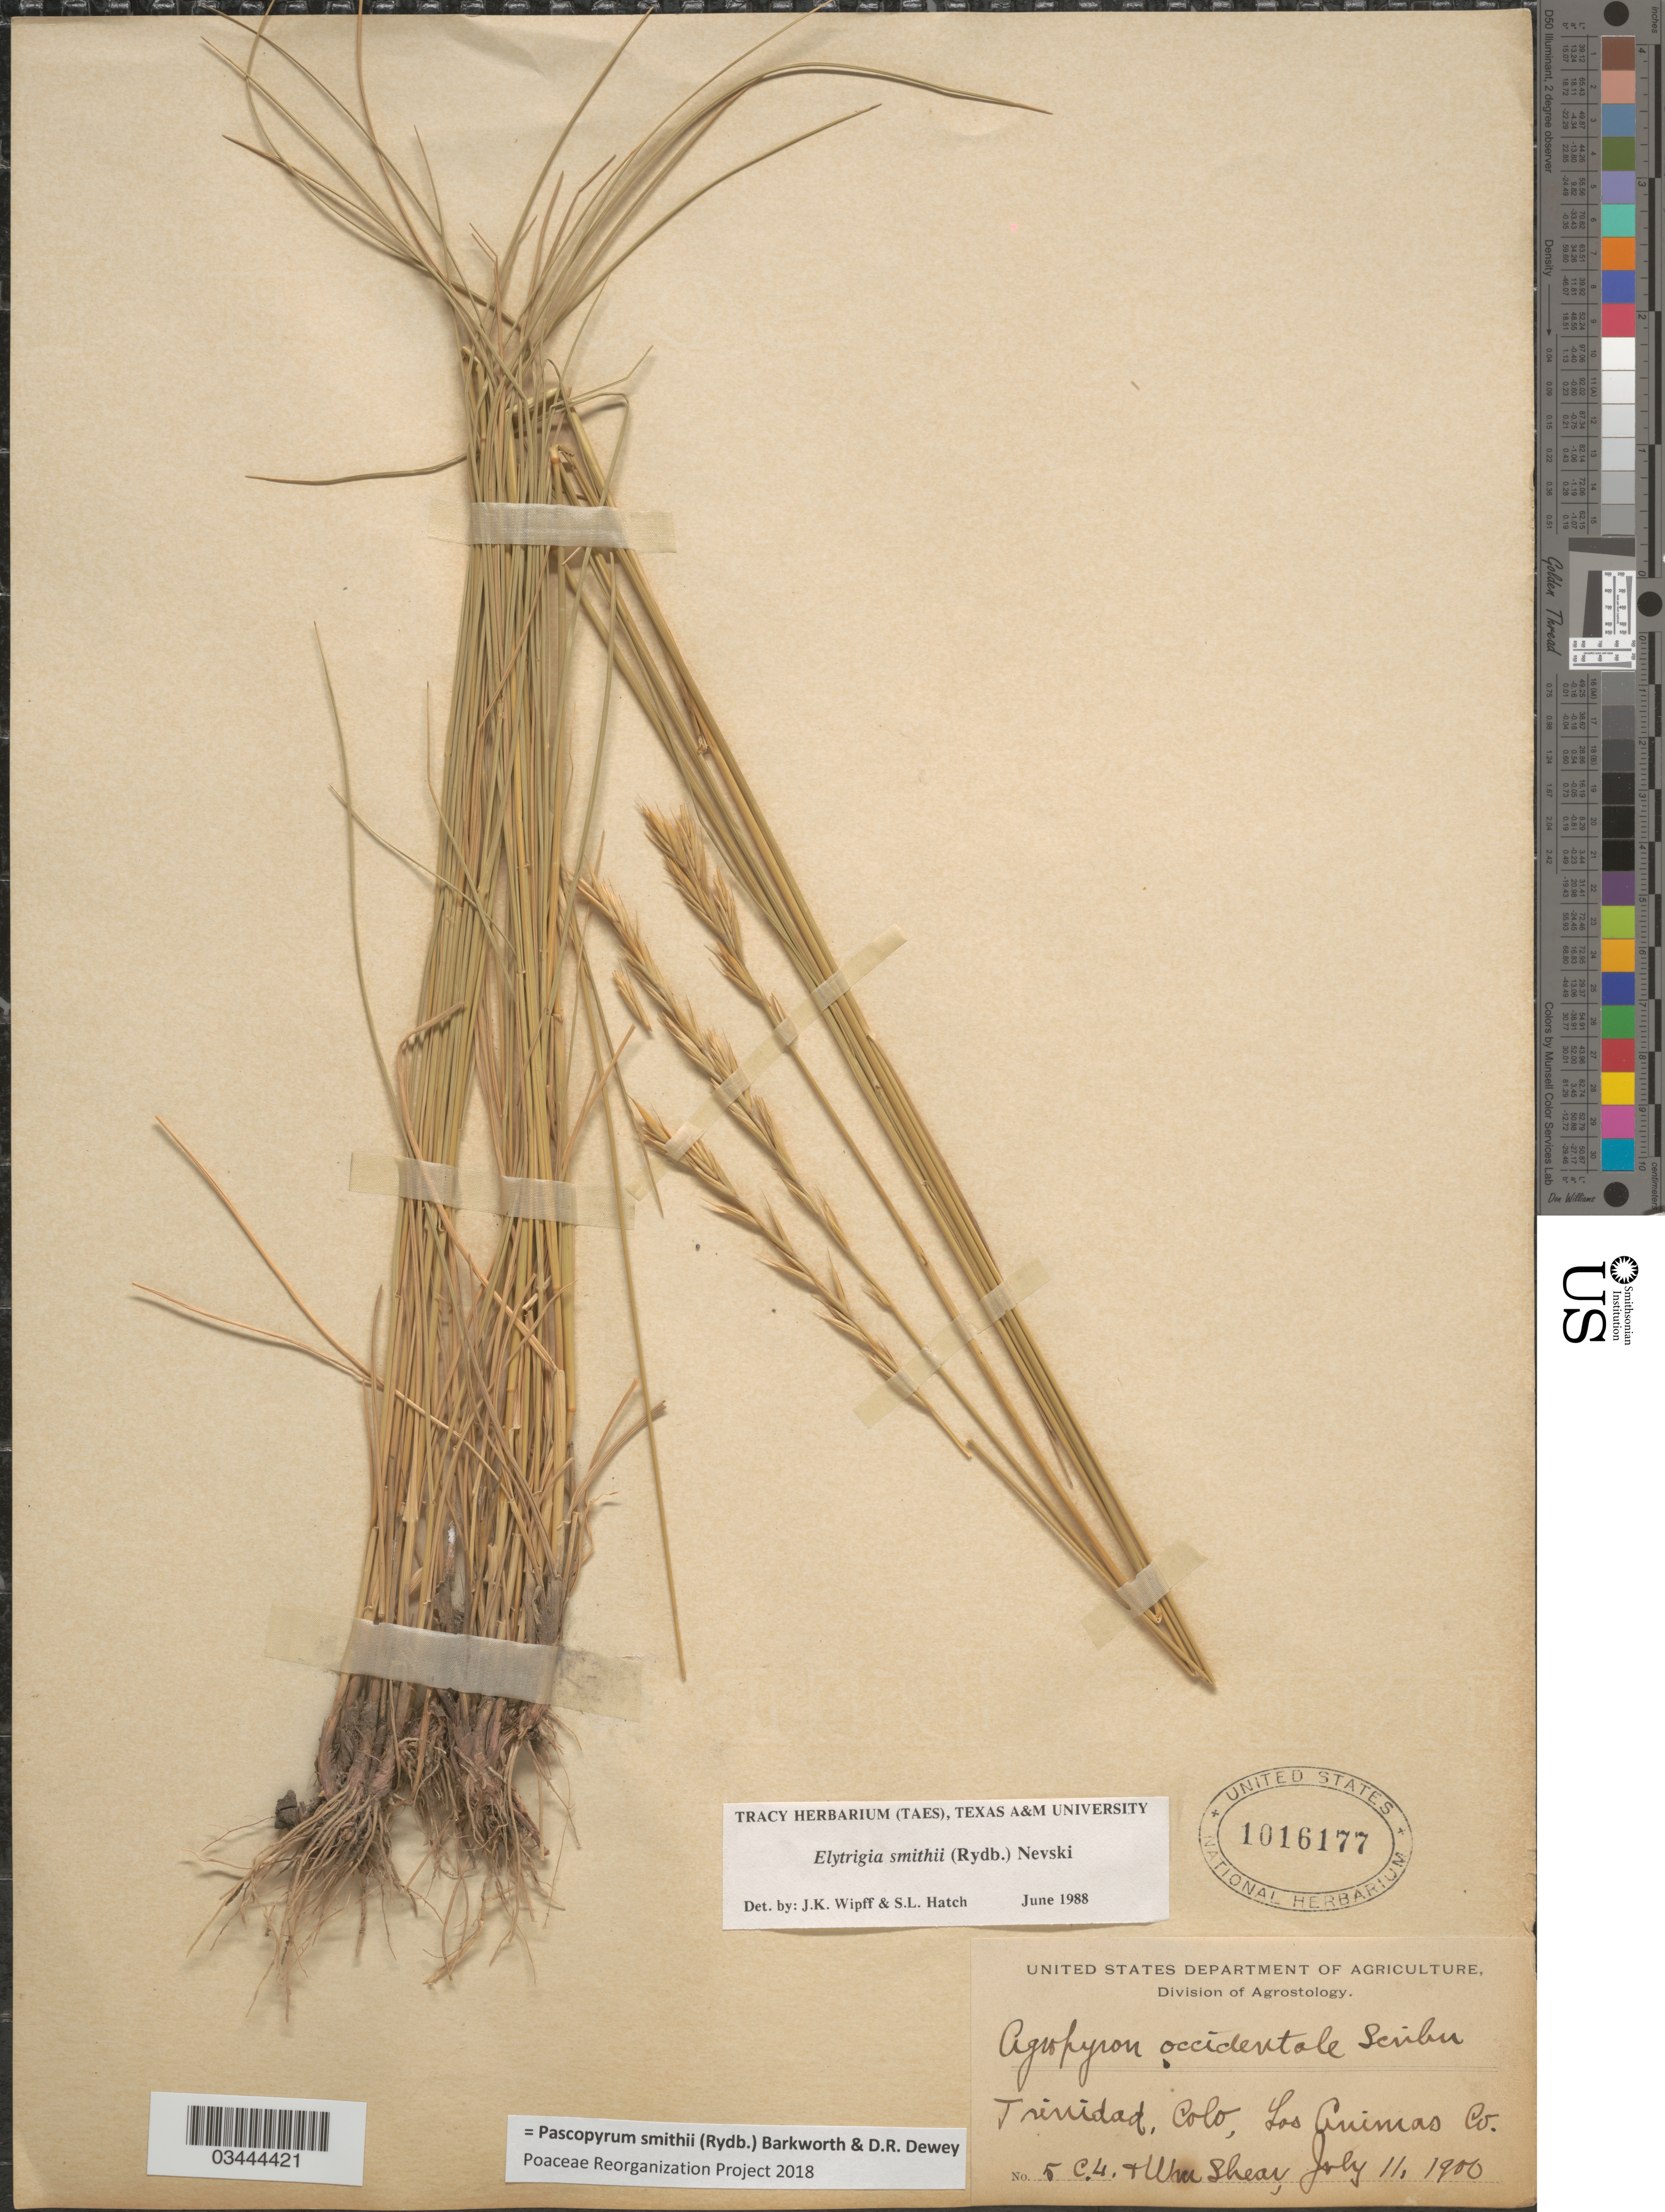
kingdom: Plantae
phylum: Tracheophyta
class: Liliopsida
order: Poales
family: Poaceae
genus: Pascopyrum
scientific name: Pascopyrum smithii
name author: (Rydb.) Barkworth & Dewey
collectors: C. L. Shear & W. Shear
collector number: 5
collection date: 1900-07-11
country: United States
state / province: Colorado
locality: Trinidad, Los Animas Co.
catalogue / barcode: US 1016177